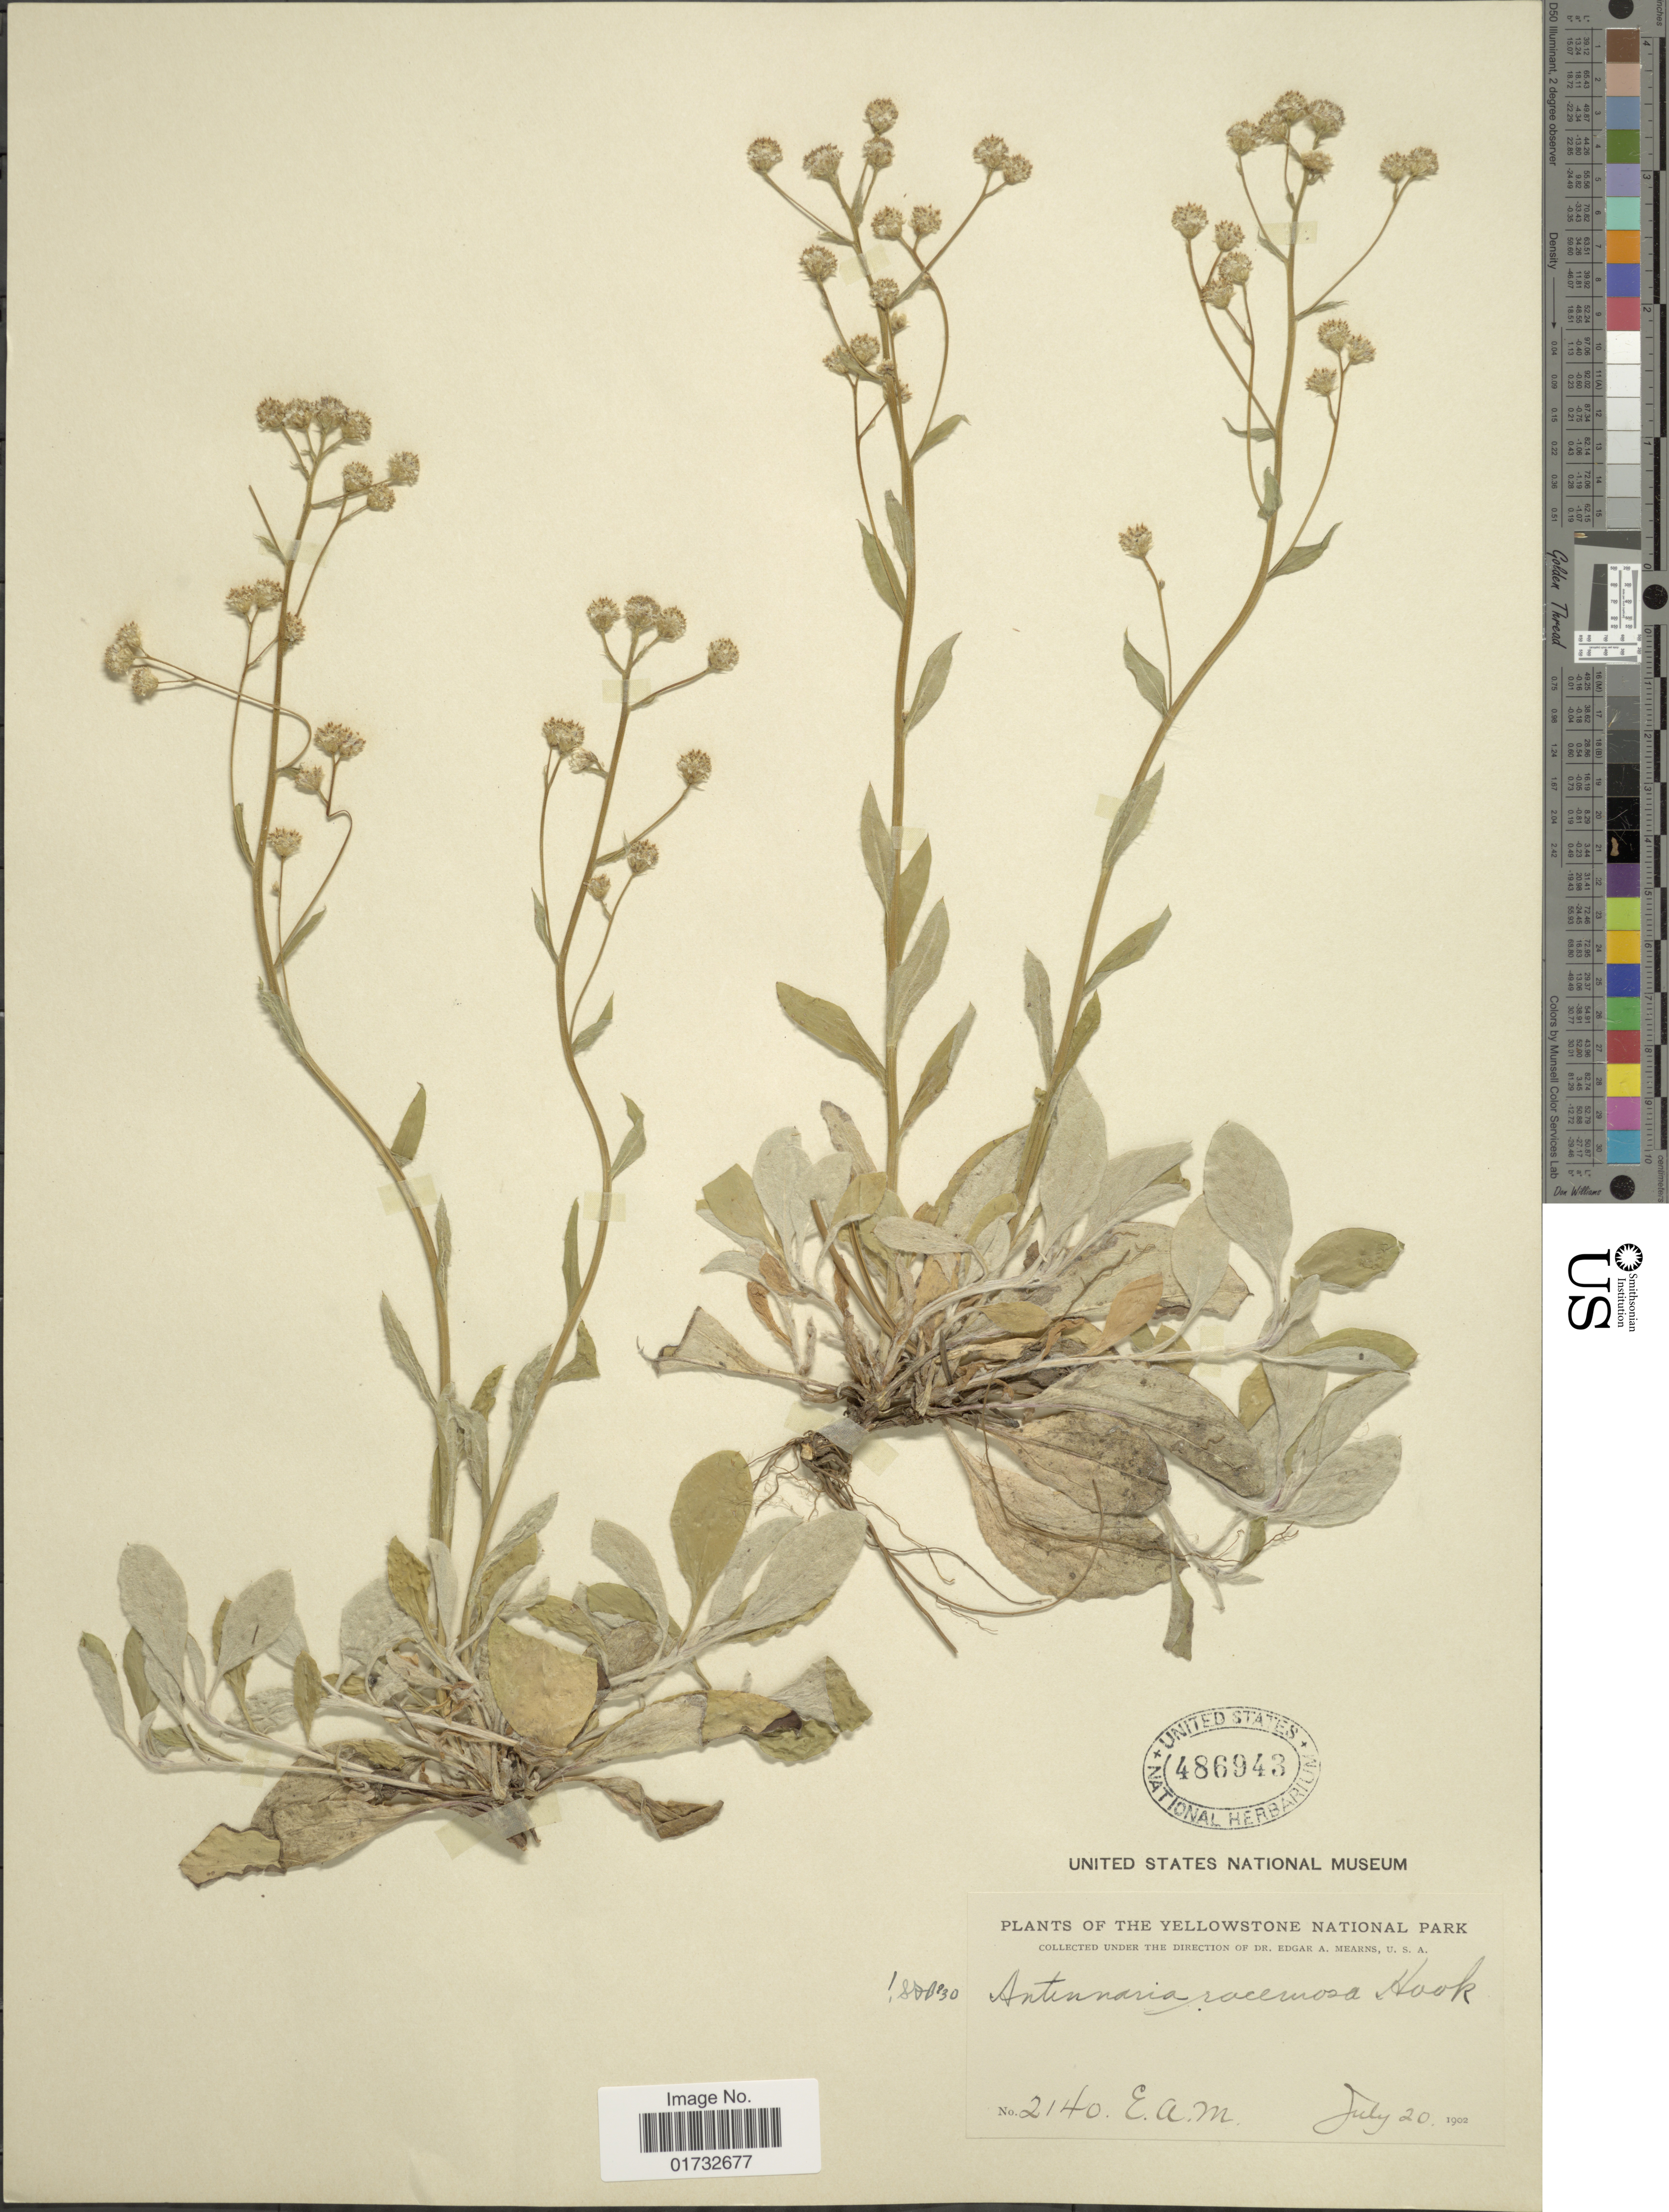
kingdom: Plantae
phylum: Tracheophyta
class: Magnoliopsida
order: Asterales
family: Asteraceae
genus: Antennaria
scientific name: Antennaria racemosa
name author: Hook.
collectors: E. A. Mearns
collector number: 2140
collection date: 1902-07-20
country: United States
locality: Yellowstone National Park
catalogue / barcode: US 486943